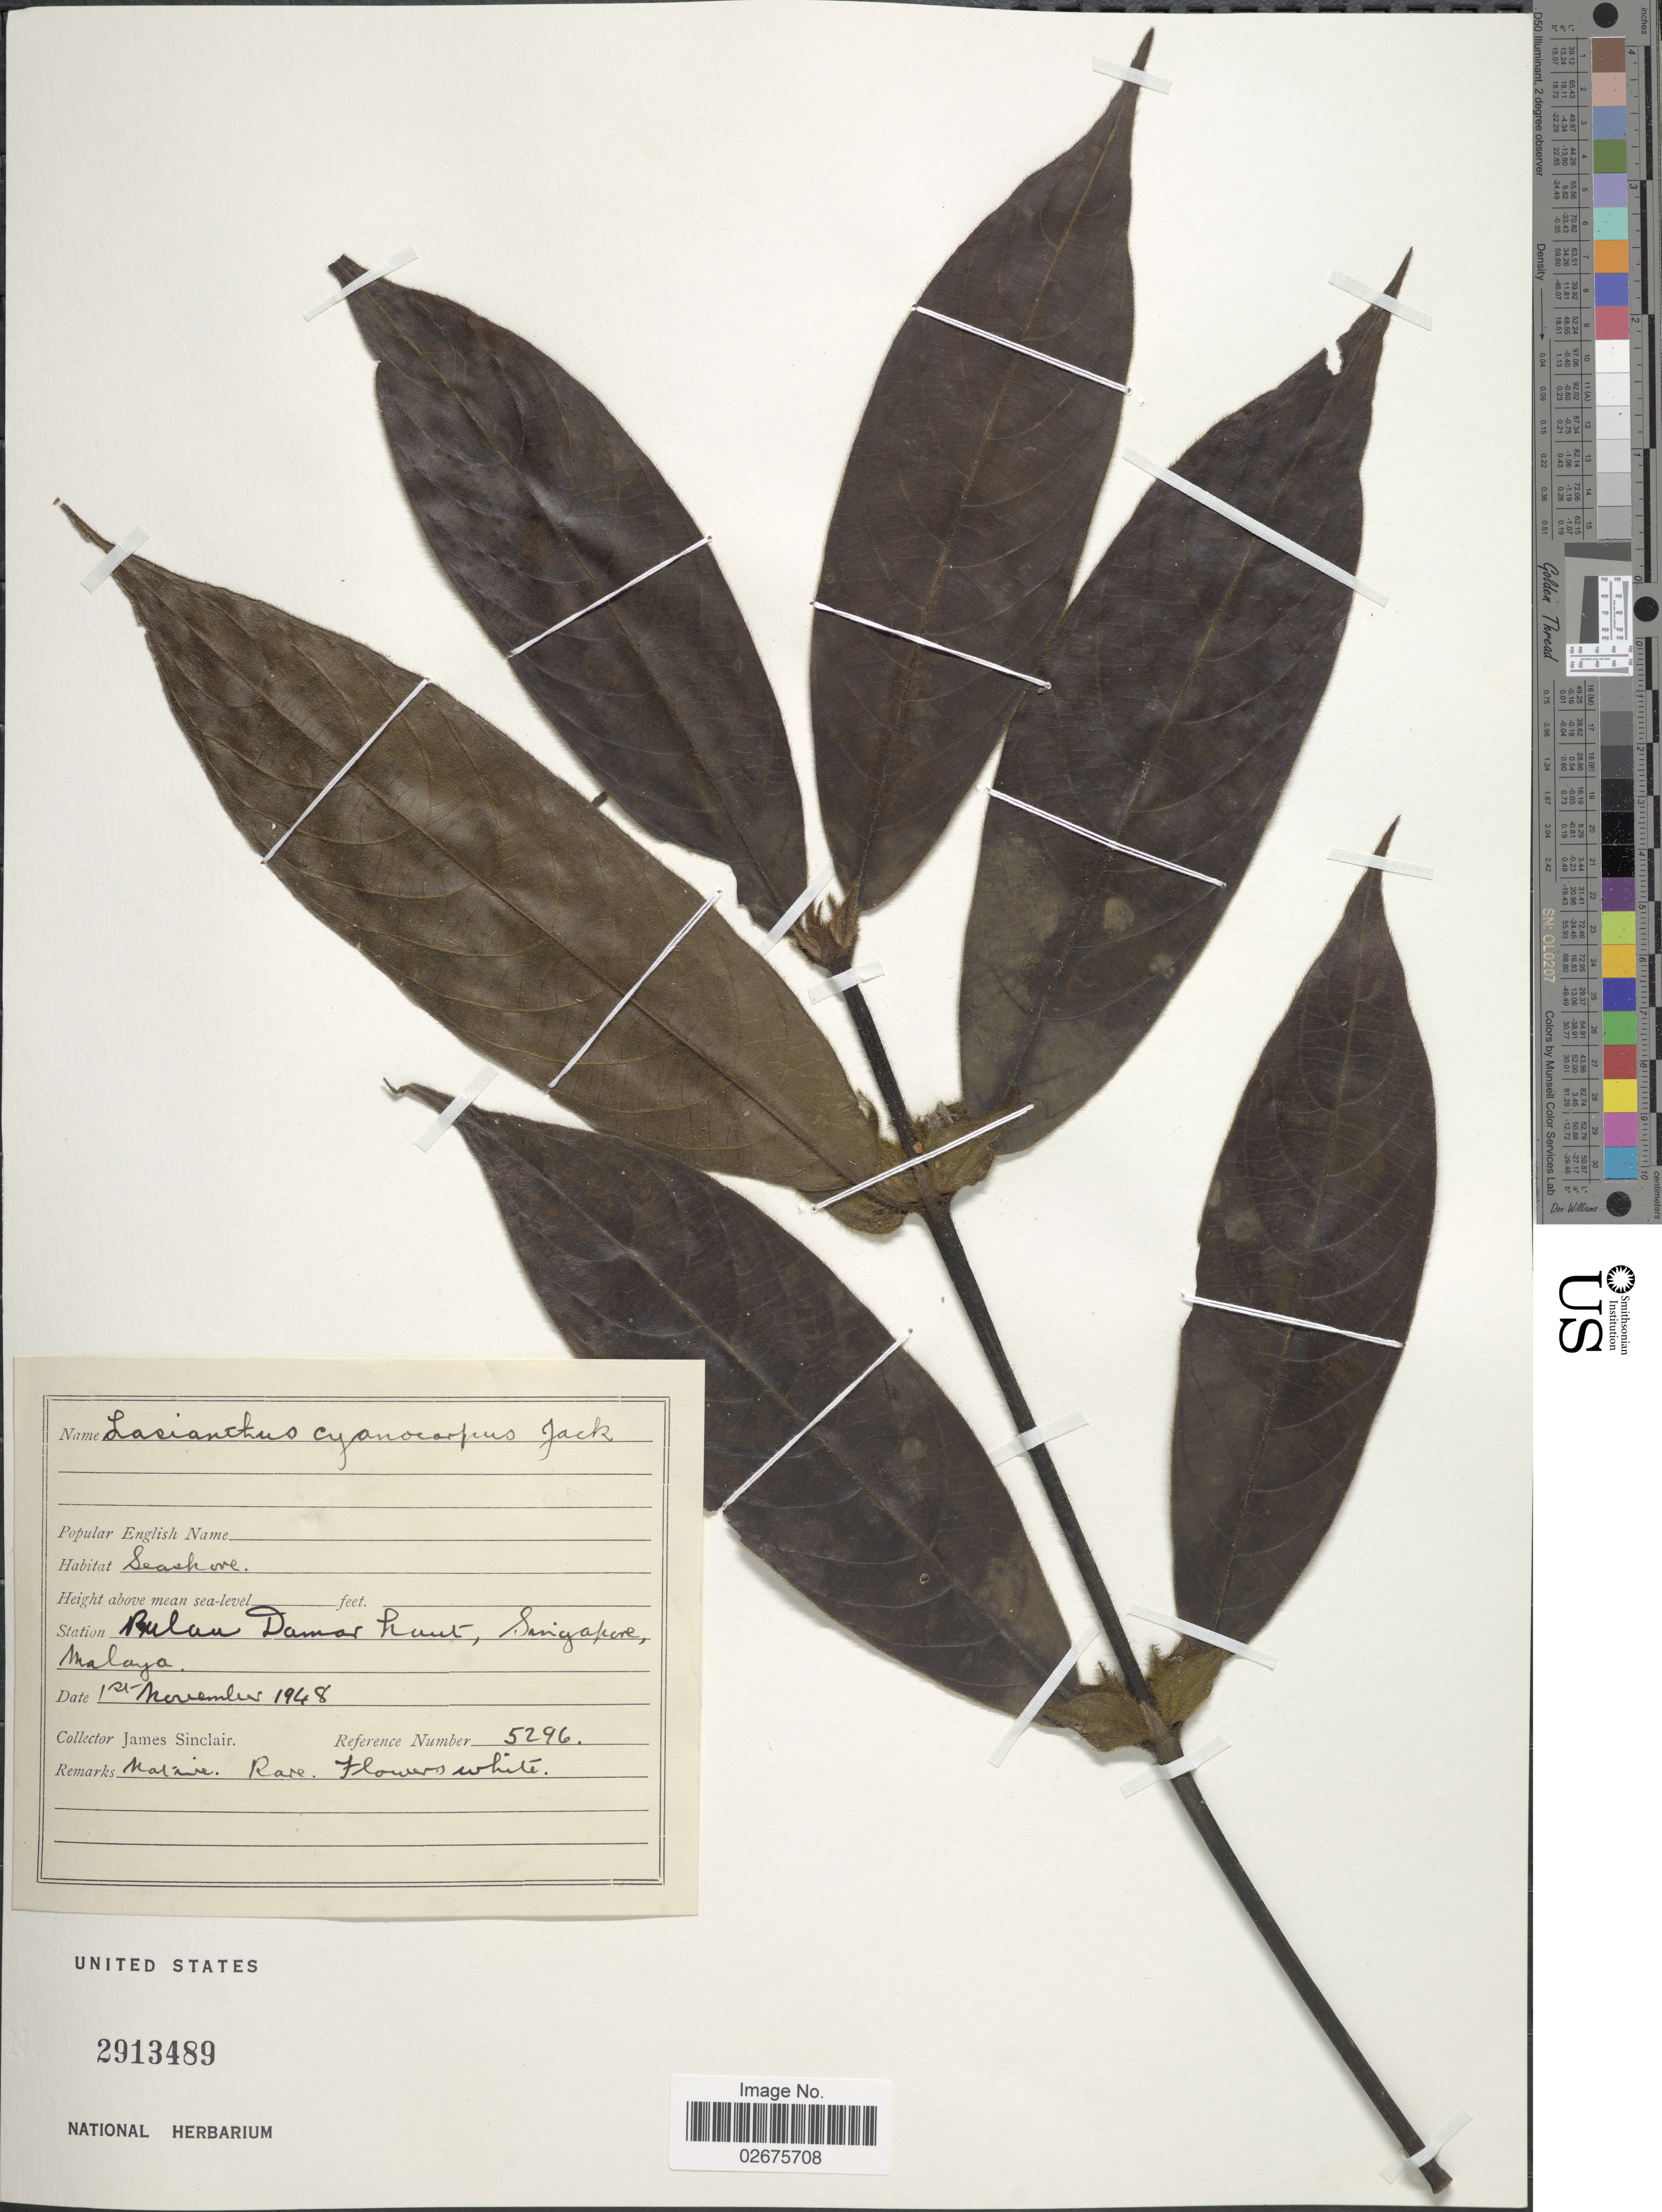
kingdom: Plantae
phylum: Tracheophyta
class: Magnoliopsida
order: Gentianales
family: Rubiaceae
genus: Lasianthus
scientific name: Lasianthus cyanocarpus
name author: Jack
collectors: J. Sinclair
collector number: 5296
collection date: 1948-11-01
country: Singapore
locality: Bulau Damor Haut, Singapore, Malaya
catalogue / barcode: US 2913489